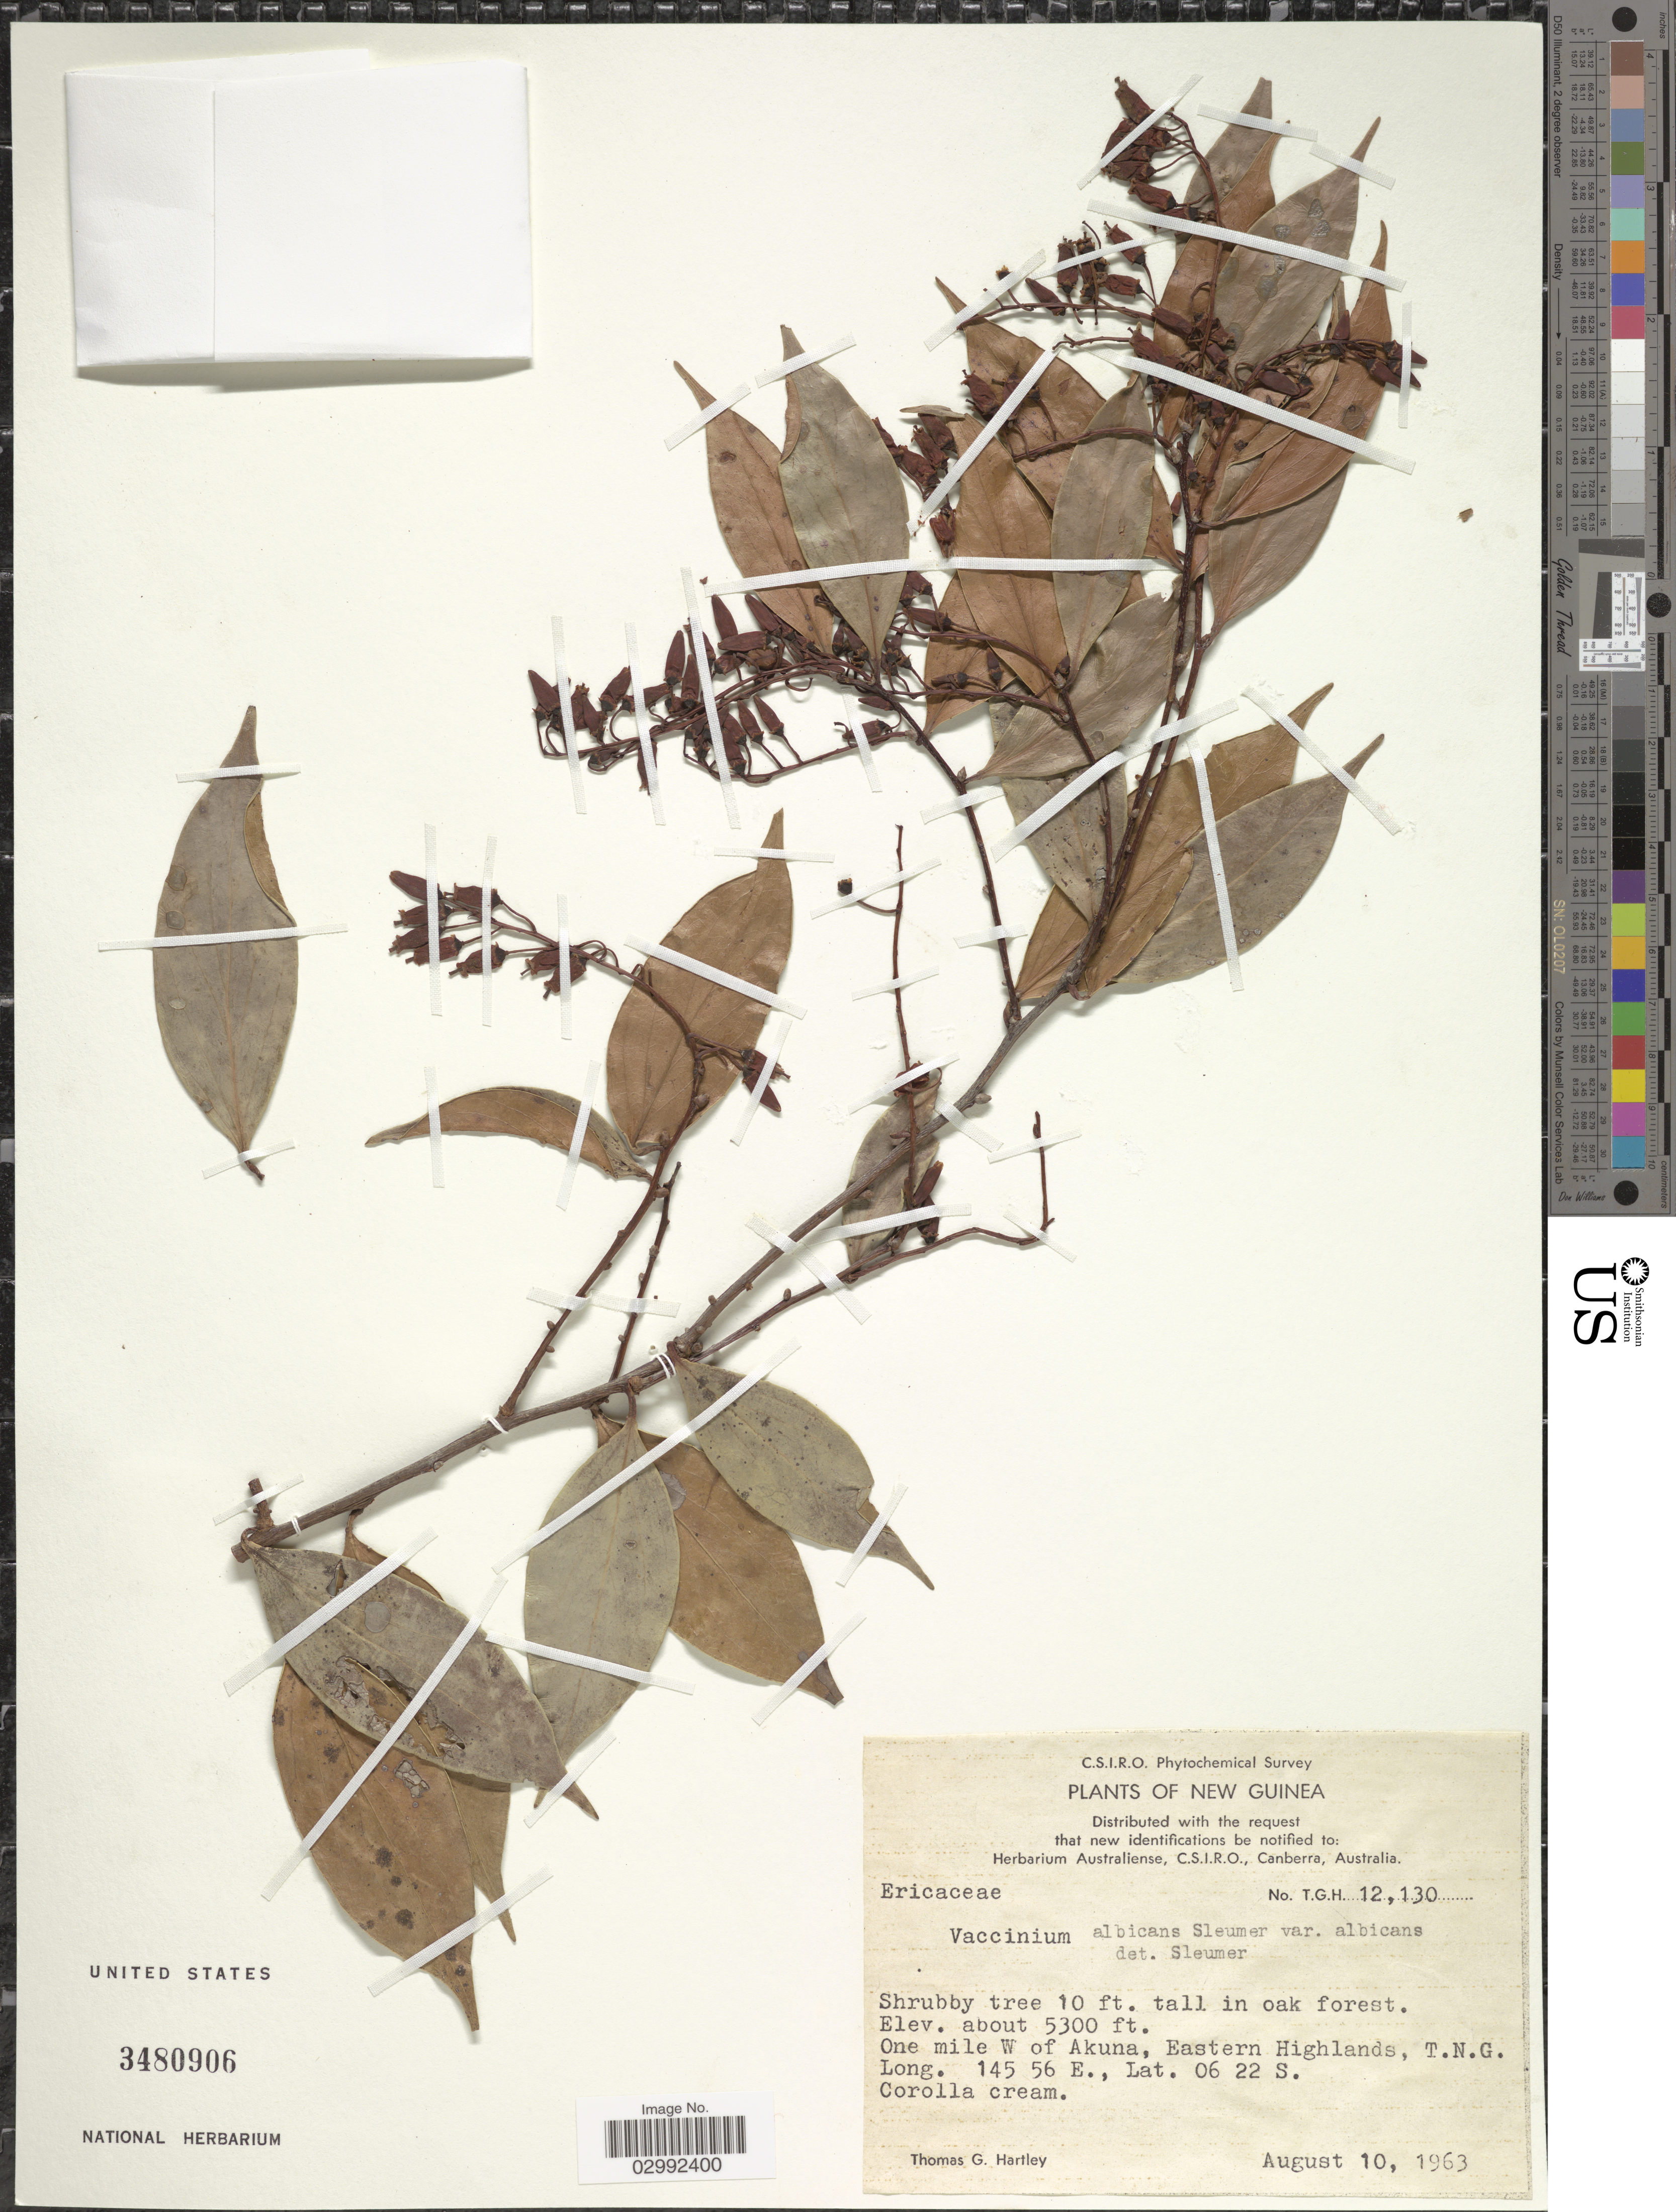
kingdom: Plantae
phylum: Tracheophyta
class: Magnoliopsida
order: Ericales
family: Ericaceae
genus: Vaccinium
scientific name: Vaccinium albicans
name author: Sleumer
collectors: T. G. Hartley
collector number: T.G.H.12130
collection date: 1963-08-10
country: Papua New Guinea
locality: New Guinea. One mile W of Akuna, Eastern Highlands, T.N.G.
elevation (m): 1615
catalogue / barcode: US 3480906